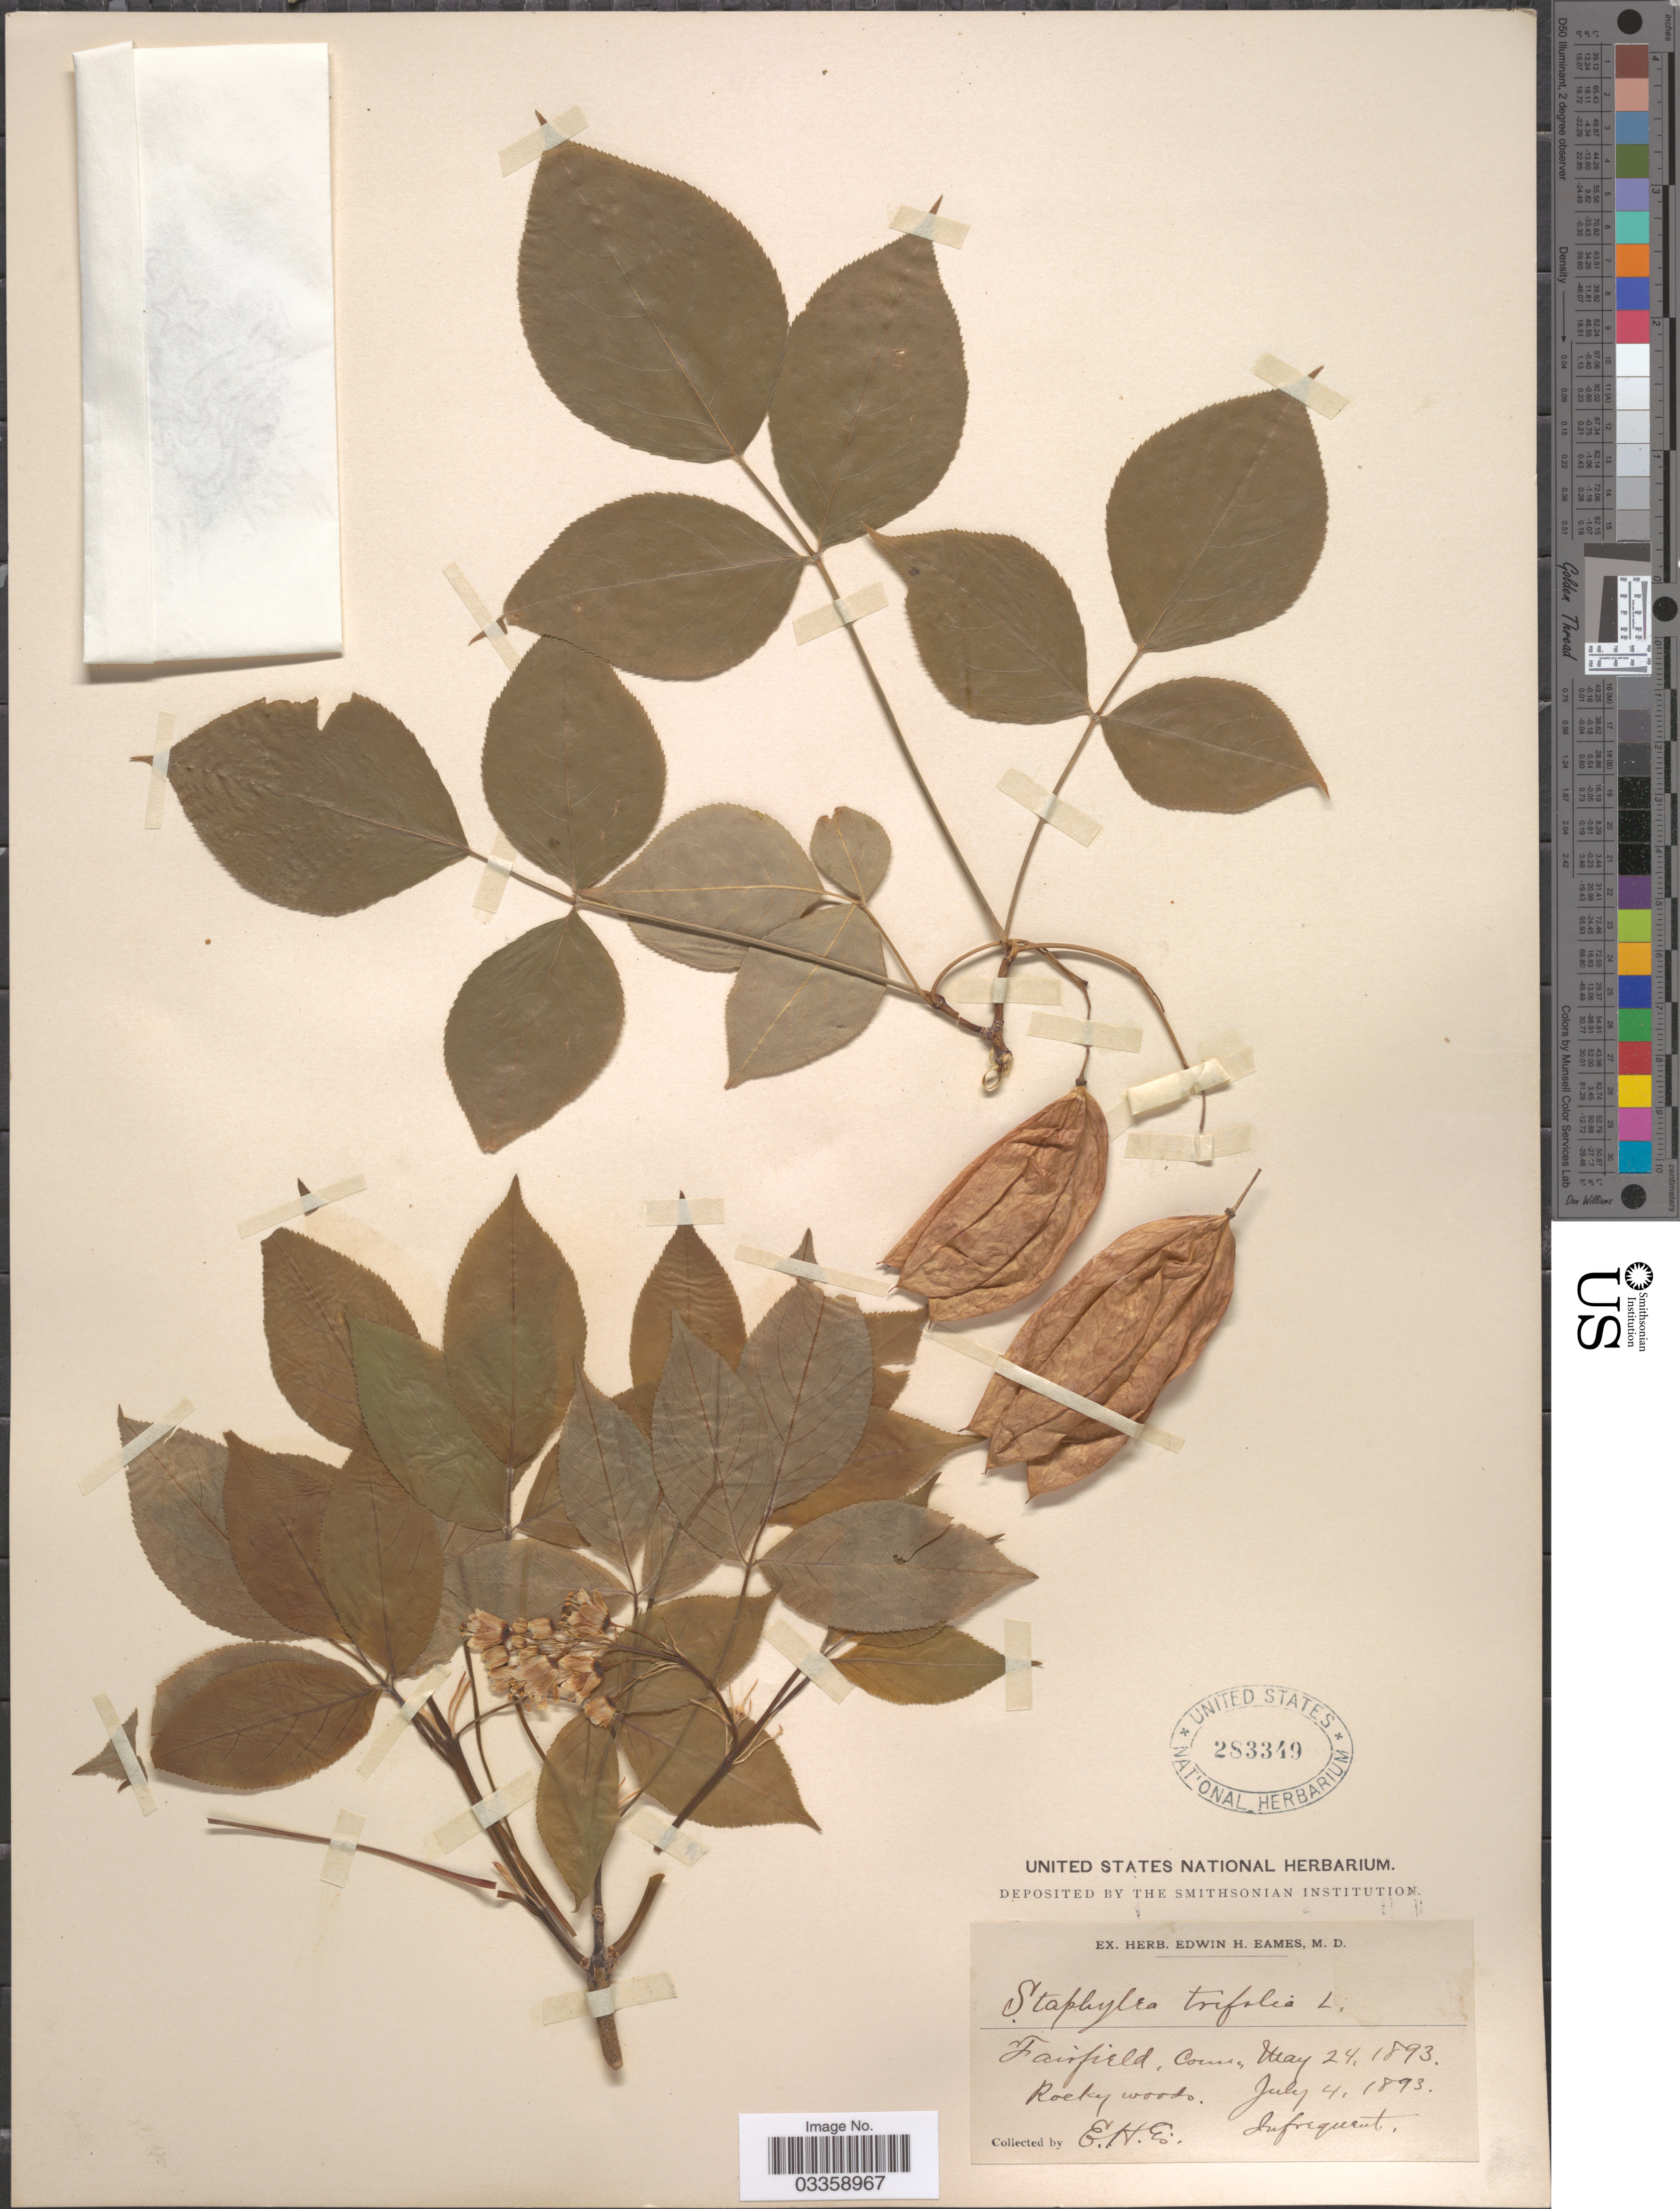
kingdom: Plantae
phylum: Tracheophyta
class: Magnoliopsida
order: Crossosomatales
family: Staphyleaceae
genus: Staphylea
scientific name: Staphylea trifolia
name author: L.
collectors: E. H. Eames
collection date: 1893-05-24/1893-07-04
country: United States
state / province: Connecticut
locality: Fairfield.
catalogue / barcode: US 283349